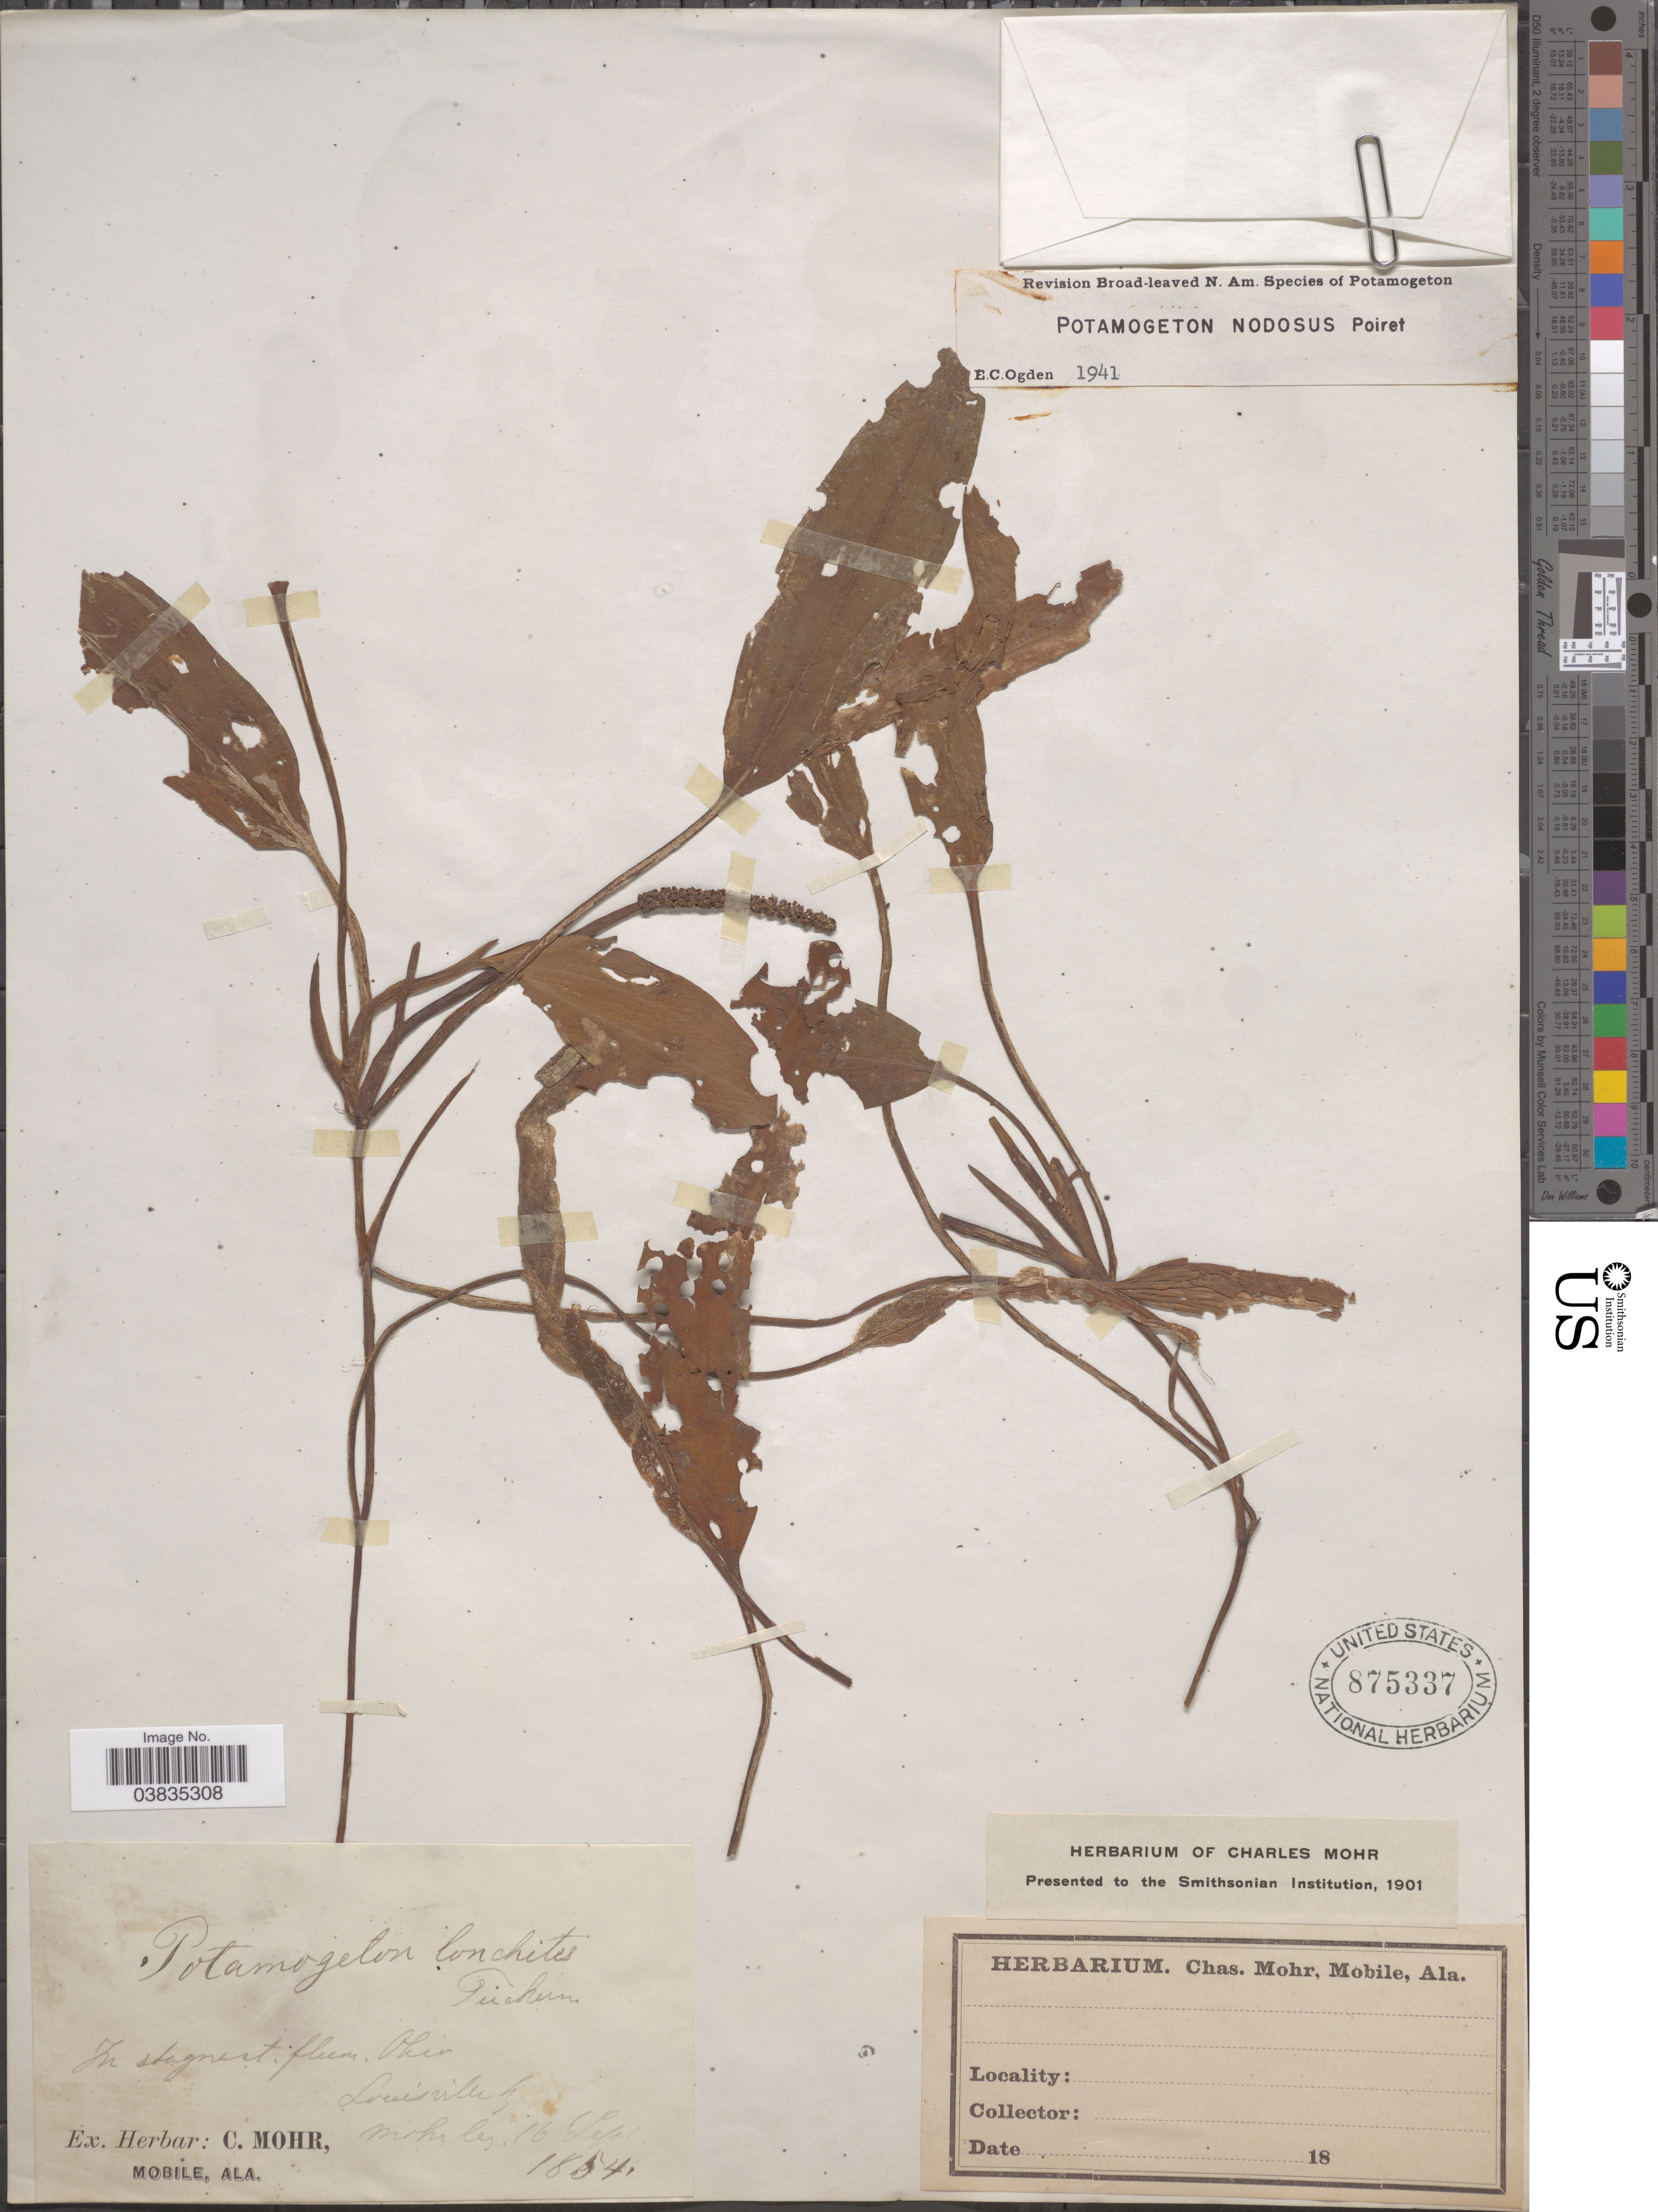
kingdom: Plantae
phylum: Tracheophyta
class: Liliopsida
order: Alismatales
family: Potamogetonaceae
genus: Potamogeton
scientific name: Potamogeton nodosus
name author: Poir.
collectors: Mohr, C. T. (herbarium)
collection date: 1854-09-16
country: United States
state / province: Ohio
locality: Louisville.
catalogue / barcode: US 875337